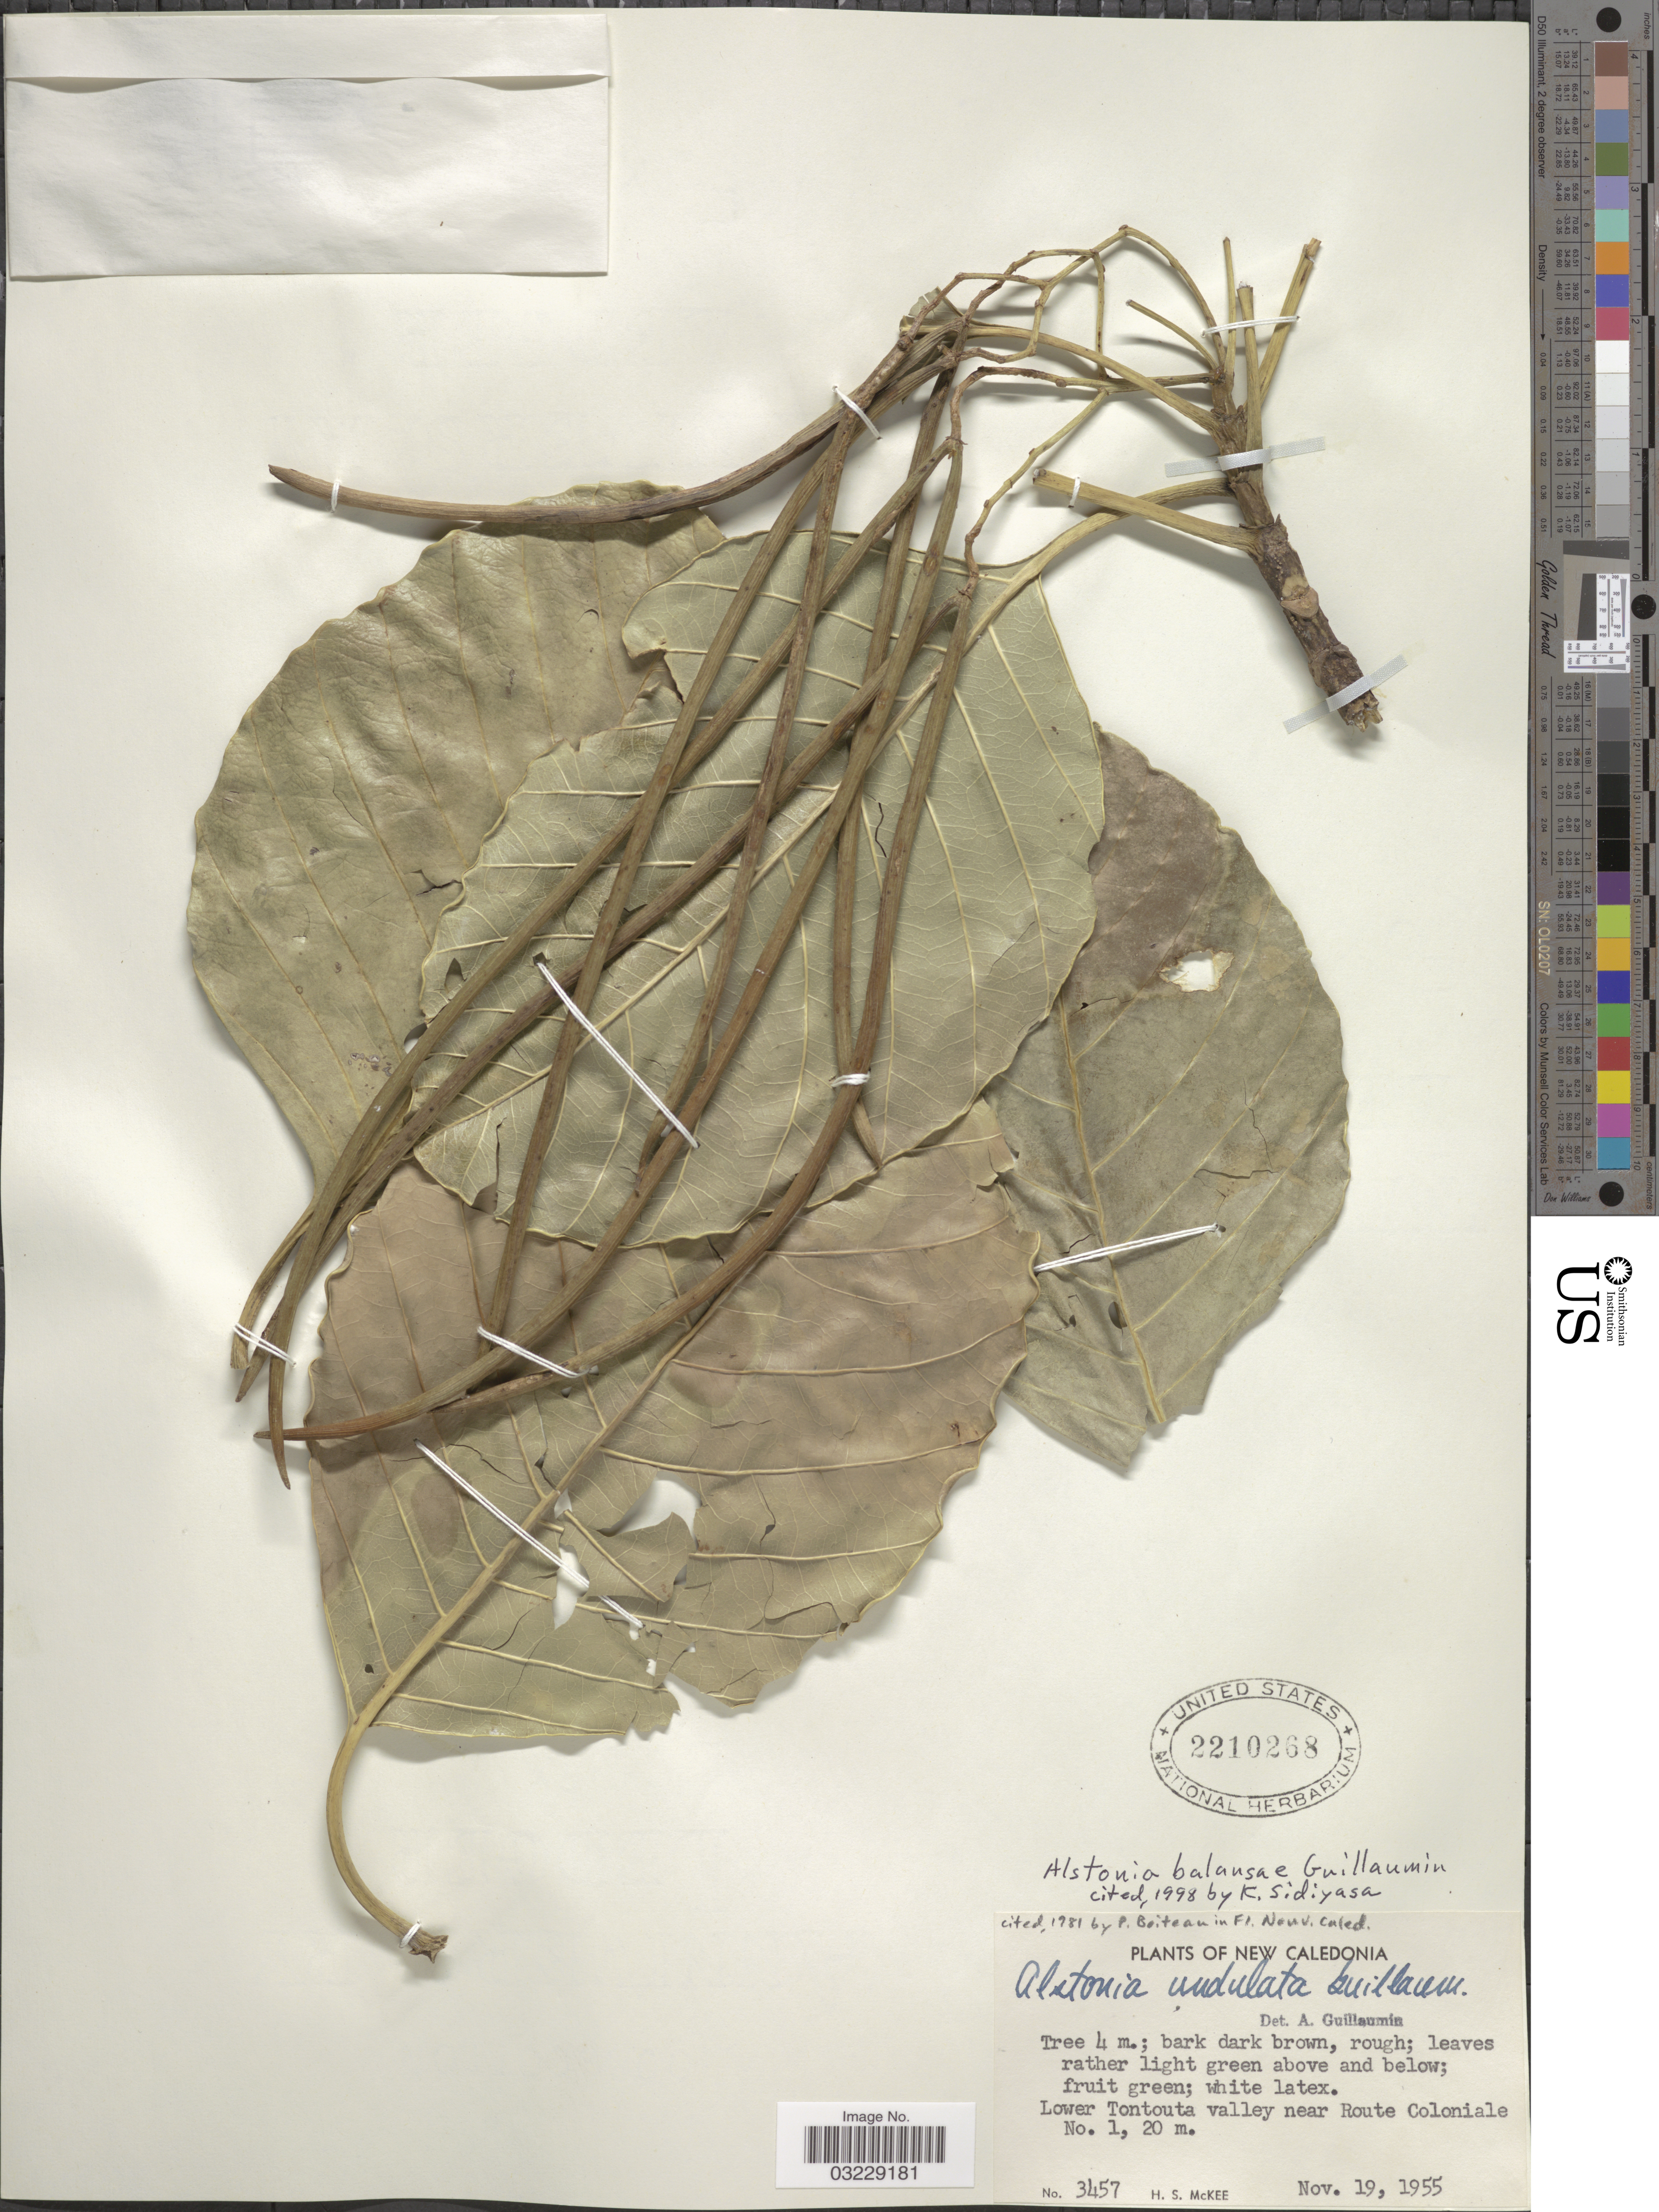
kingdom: Plantae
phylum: Tracheophyta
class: Magnoliopsida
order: Gentianales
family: Apocynaceae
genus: Alstonia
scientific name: Alstonia balansae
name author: Guillaumin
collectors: H. S. McKee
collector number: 3457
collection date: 1955-11-19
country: New Caledonia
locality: Lower Tontouta valley near Route Coloniale No. 1.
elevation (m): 20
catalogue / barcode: US 2210268